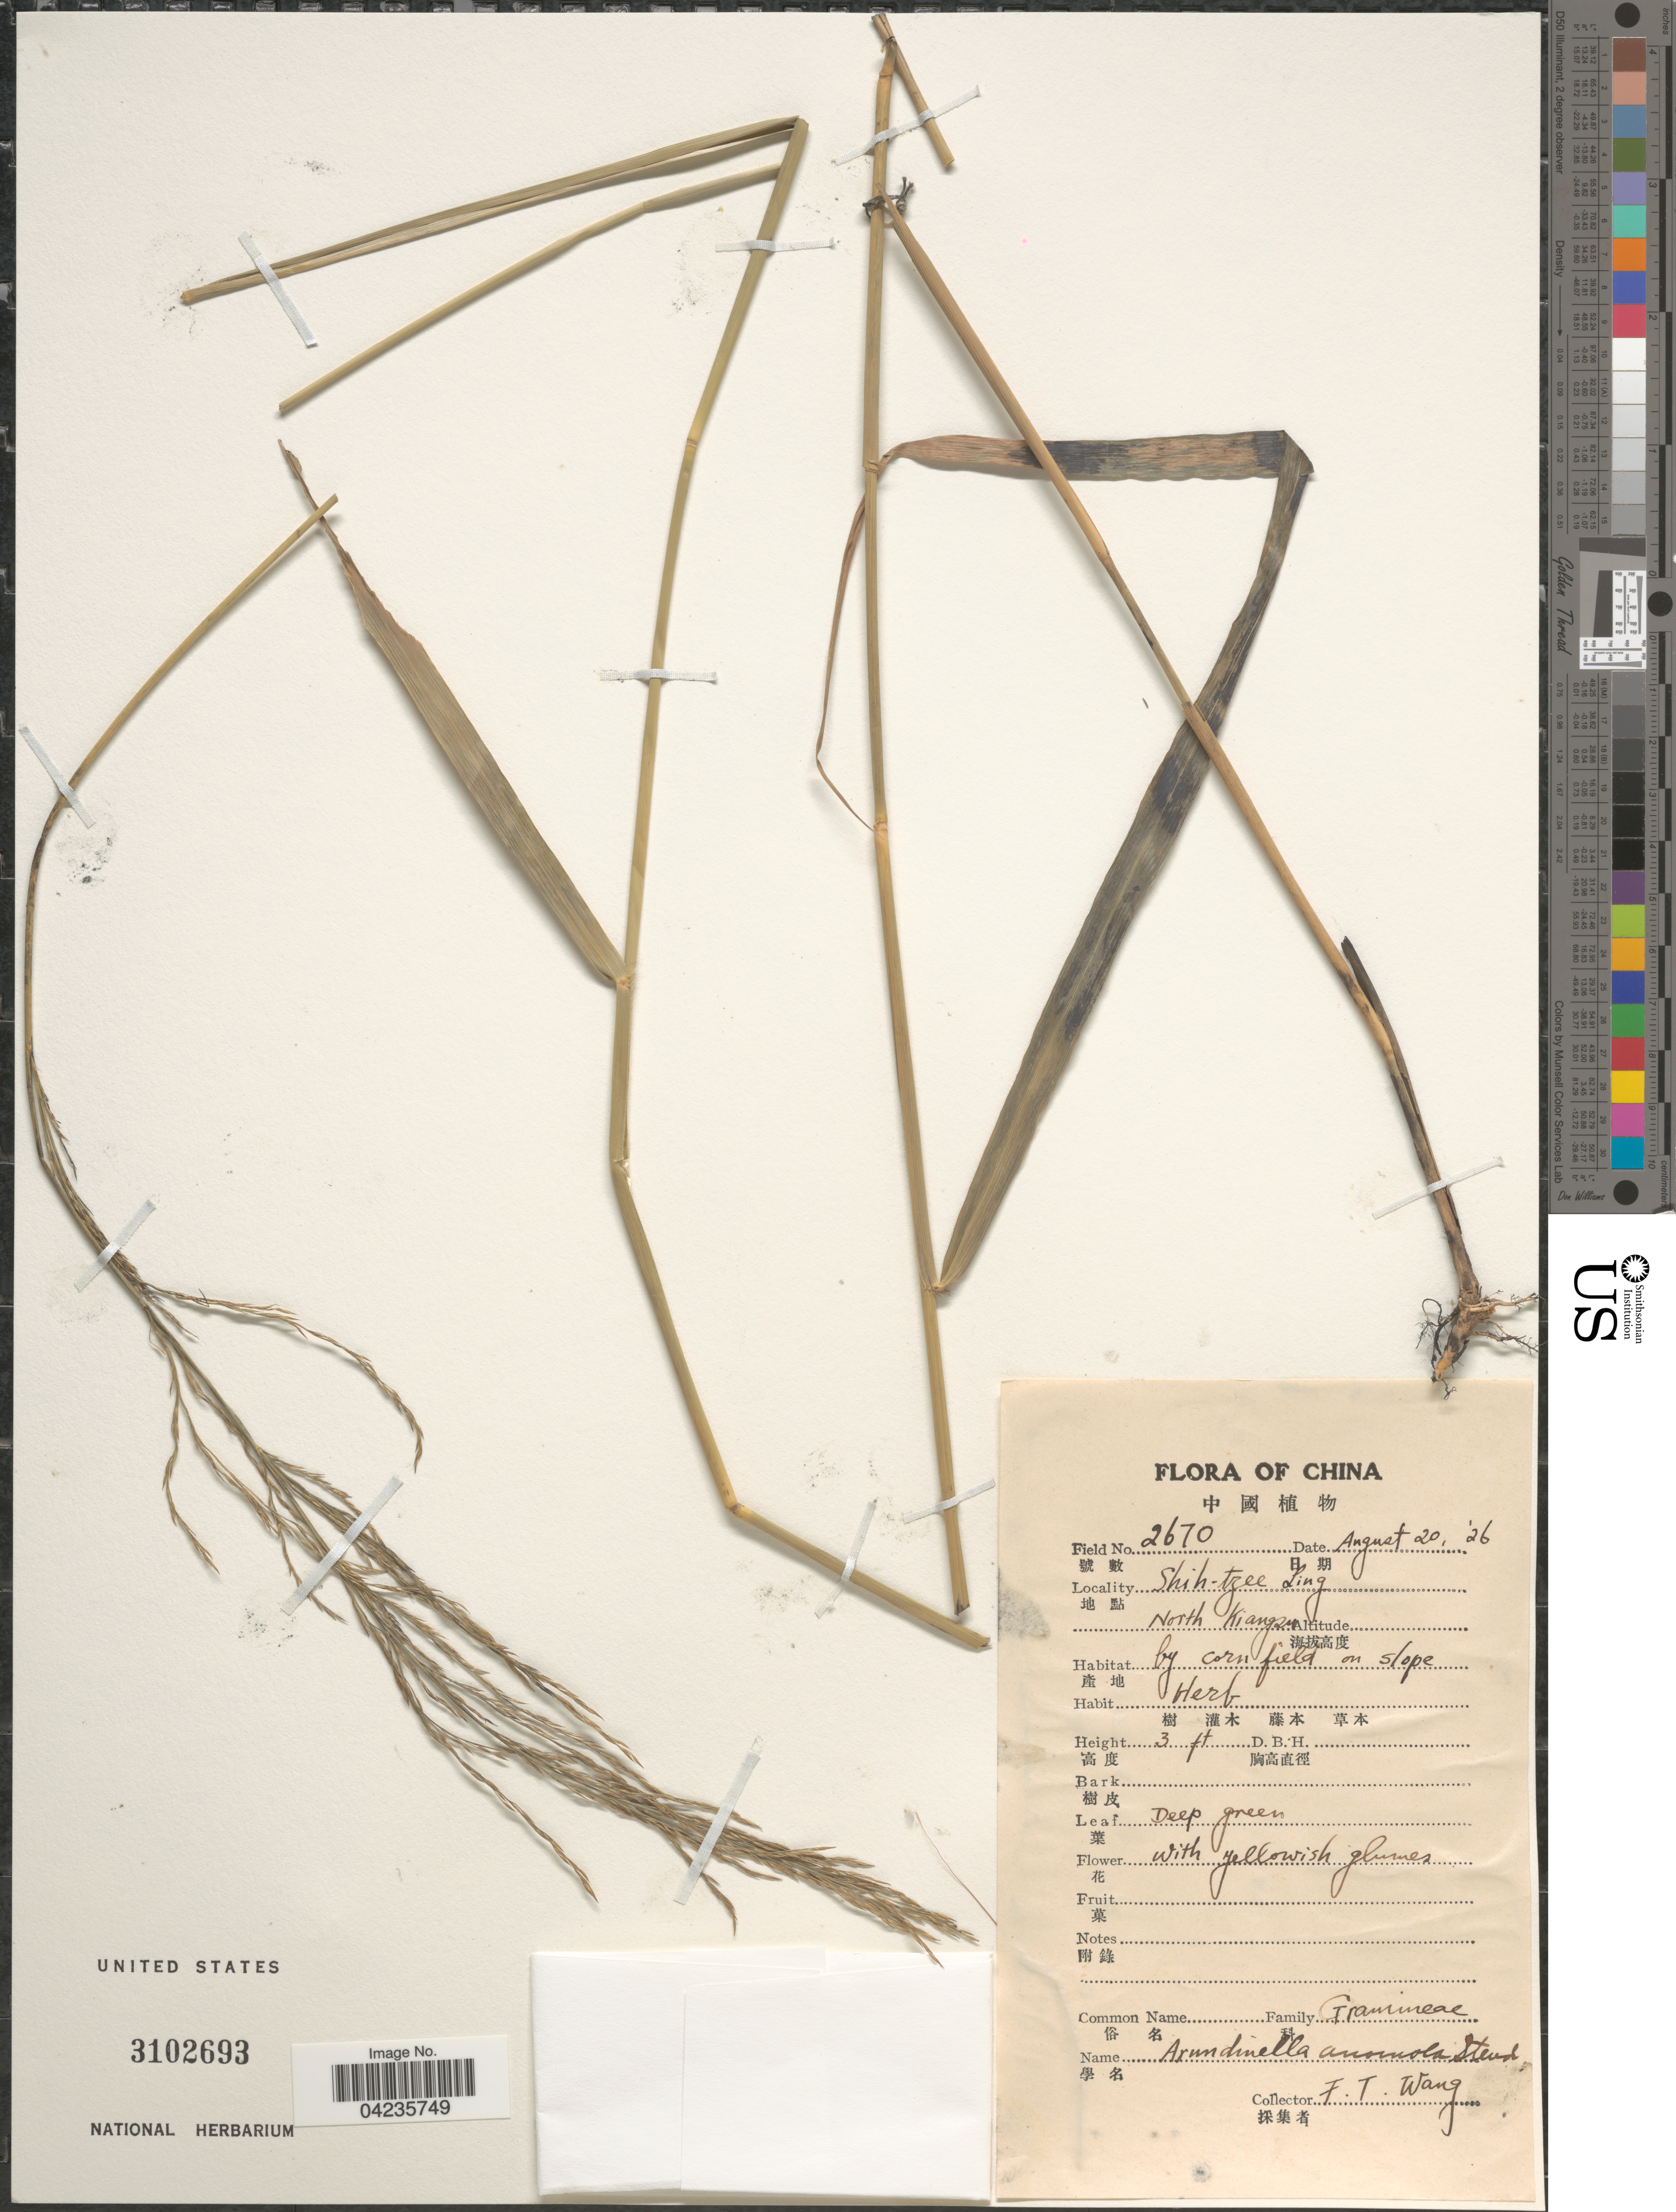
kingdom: Plantae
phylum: Tracheophyta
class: Liliopsida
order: Poales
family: Poaceae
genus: Arundinella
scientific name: Arundinella hirta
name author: (Thunb.) Tanaka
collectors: F. T. Wang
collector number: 2670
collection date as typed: Transcribed d/m/y: 20/8/26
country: China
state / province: Jiangsu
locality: Shih-tzee Ling. North Kiangsu.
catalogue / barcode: US 3102693